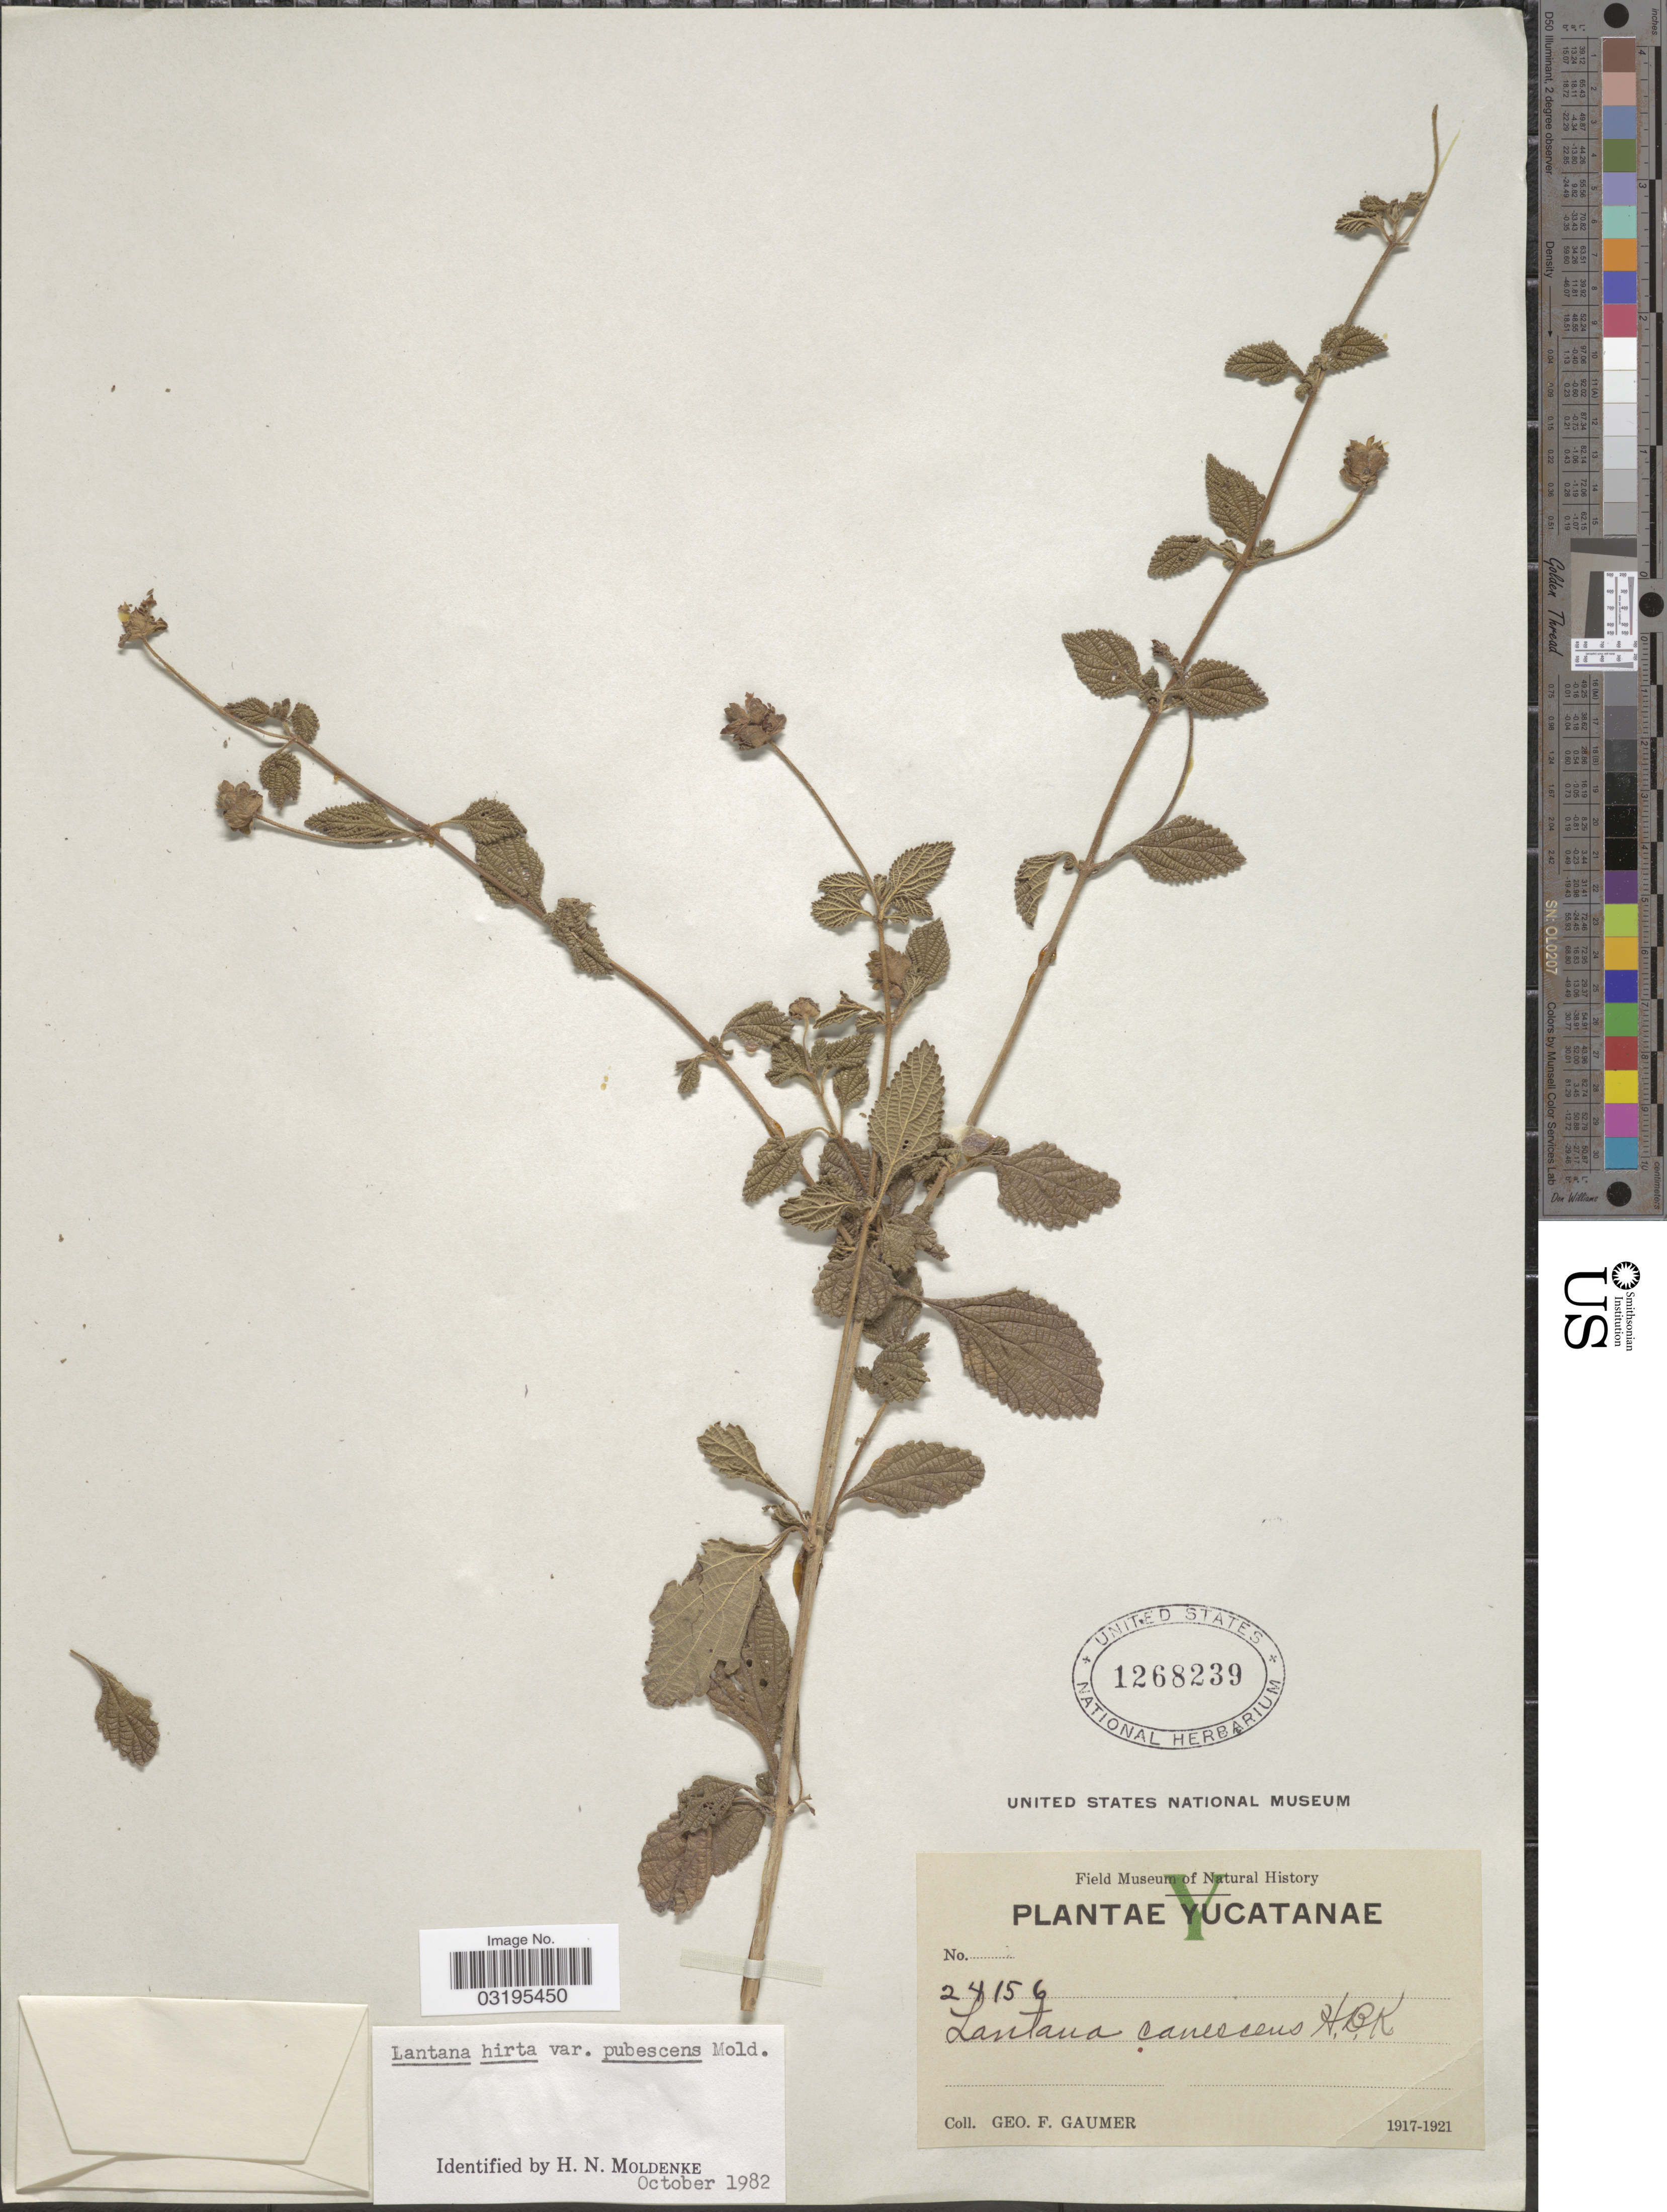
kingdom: Plantae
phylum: Tracheophyta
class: Magnoliopsida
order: Lamiales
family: Verbenaceae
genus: Lantana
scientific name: Lantana hirta var. pubescens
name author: Moldenke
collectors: G. F. Gaumer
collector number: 24156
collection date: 1917/1921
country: Mexico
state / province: Yucatán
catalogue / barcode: US 1268239